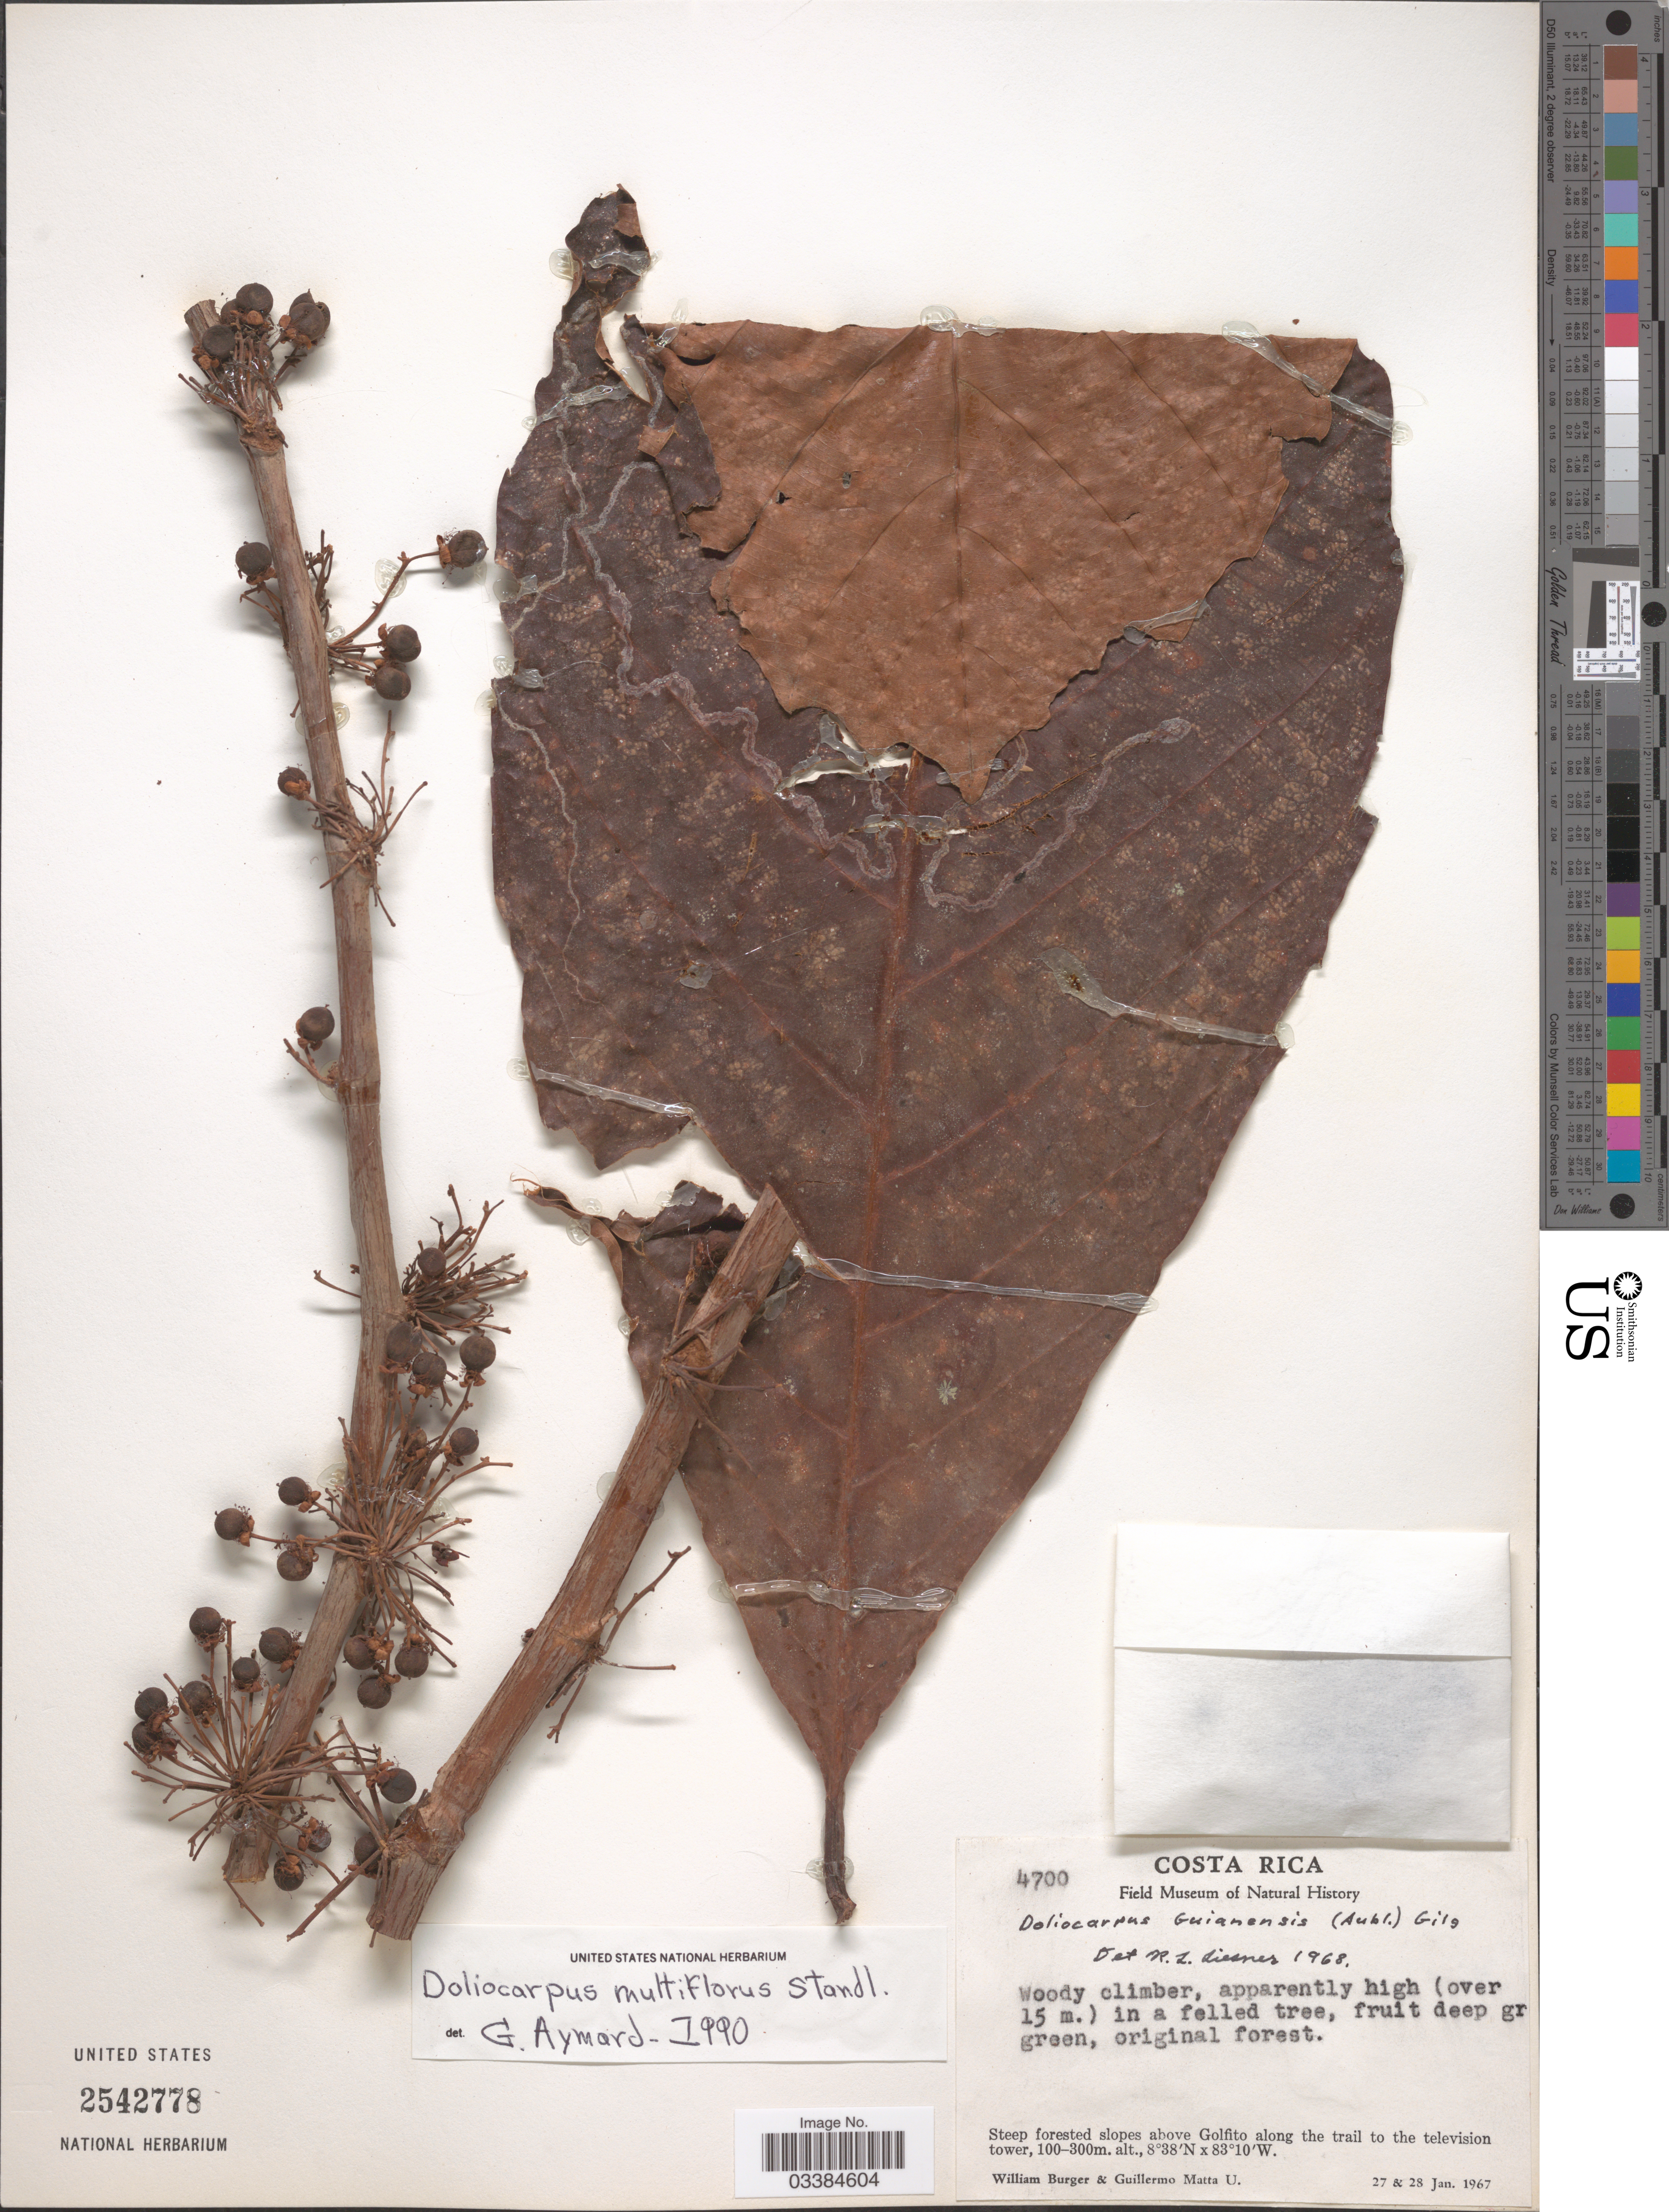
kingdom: Plantae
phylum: Tracheophyta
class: Magnoliopsida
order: Dilleniales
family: Dilleniaceae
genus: Doliocarpus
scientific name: Doliocarpus multiflorus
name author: Standl.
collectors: W. Burger & G. Matta U.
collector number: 4700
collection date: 1967-01-27/1967-01-28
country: Costa Rica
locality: Steep forested slopes above Golfito along the trail to the television tower.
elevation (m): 100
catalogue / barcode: US 2542778